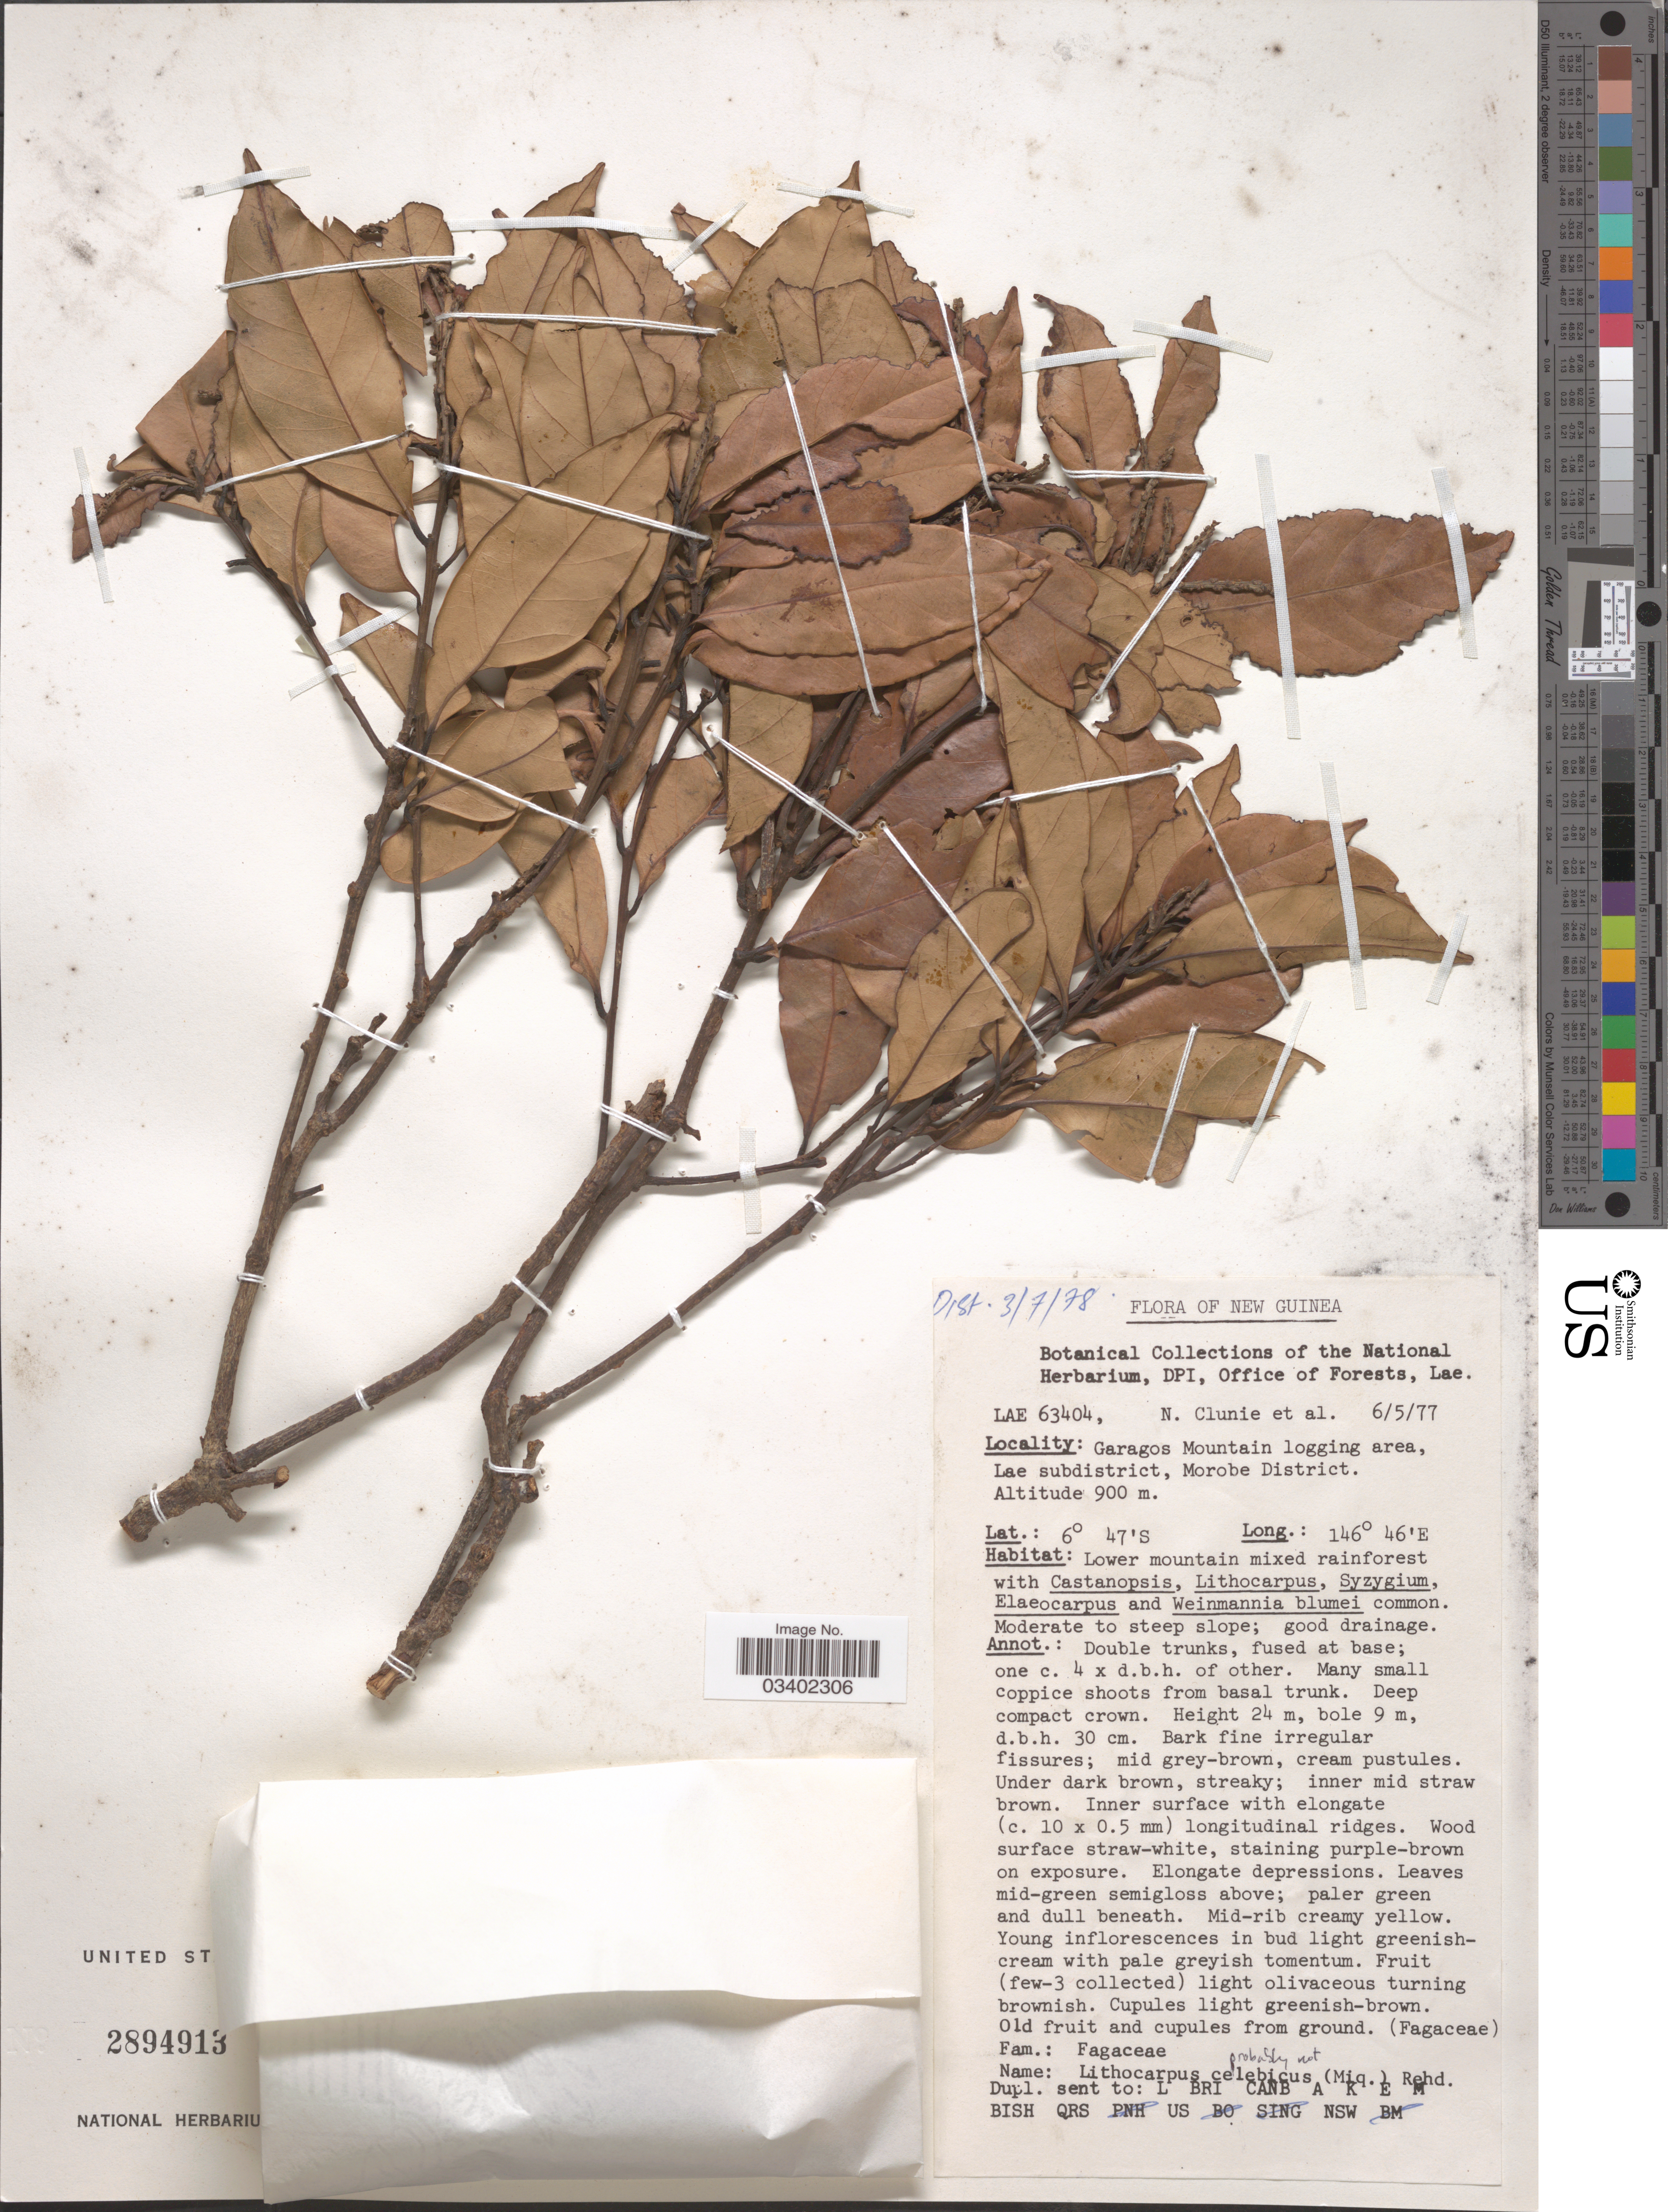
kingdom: Plantae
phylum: Tracheophyta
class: Magnoliopsida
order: Fagales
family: Fagaceae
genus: Lithocarpus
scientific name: Lithocarpus celebicus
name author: (Miq.) Rehder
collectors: N.M.U. Clunie & et al.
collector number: LAE 63404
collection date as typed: Transcribed d/m/y: 6/5/77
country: Papua New Guinea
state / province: Morobe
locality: New Guinea. Garagos Mountain logging area, Lae subdistrict, Morobe District.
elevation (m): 900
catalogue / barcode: US 2894913